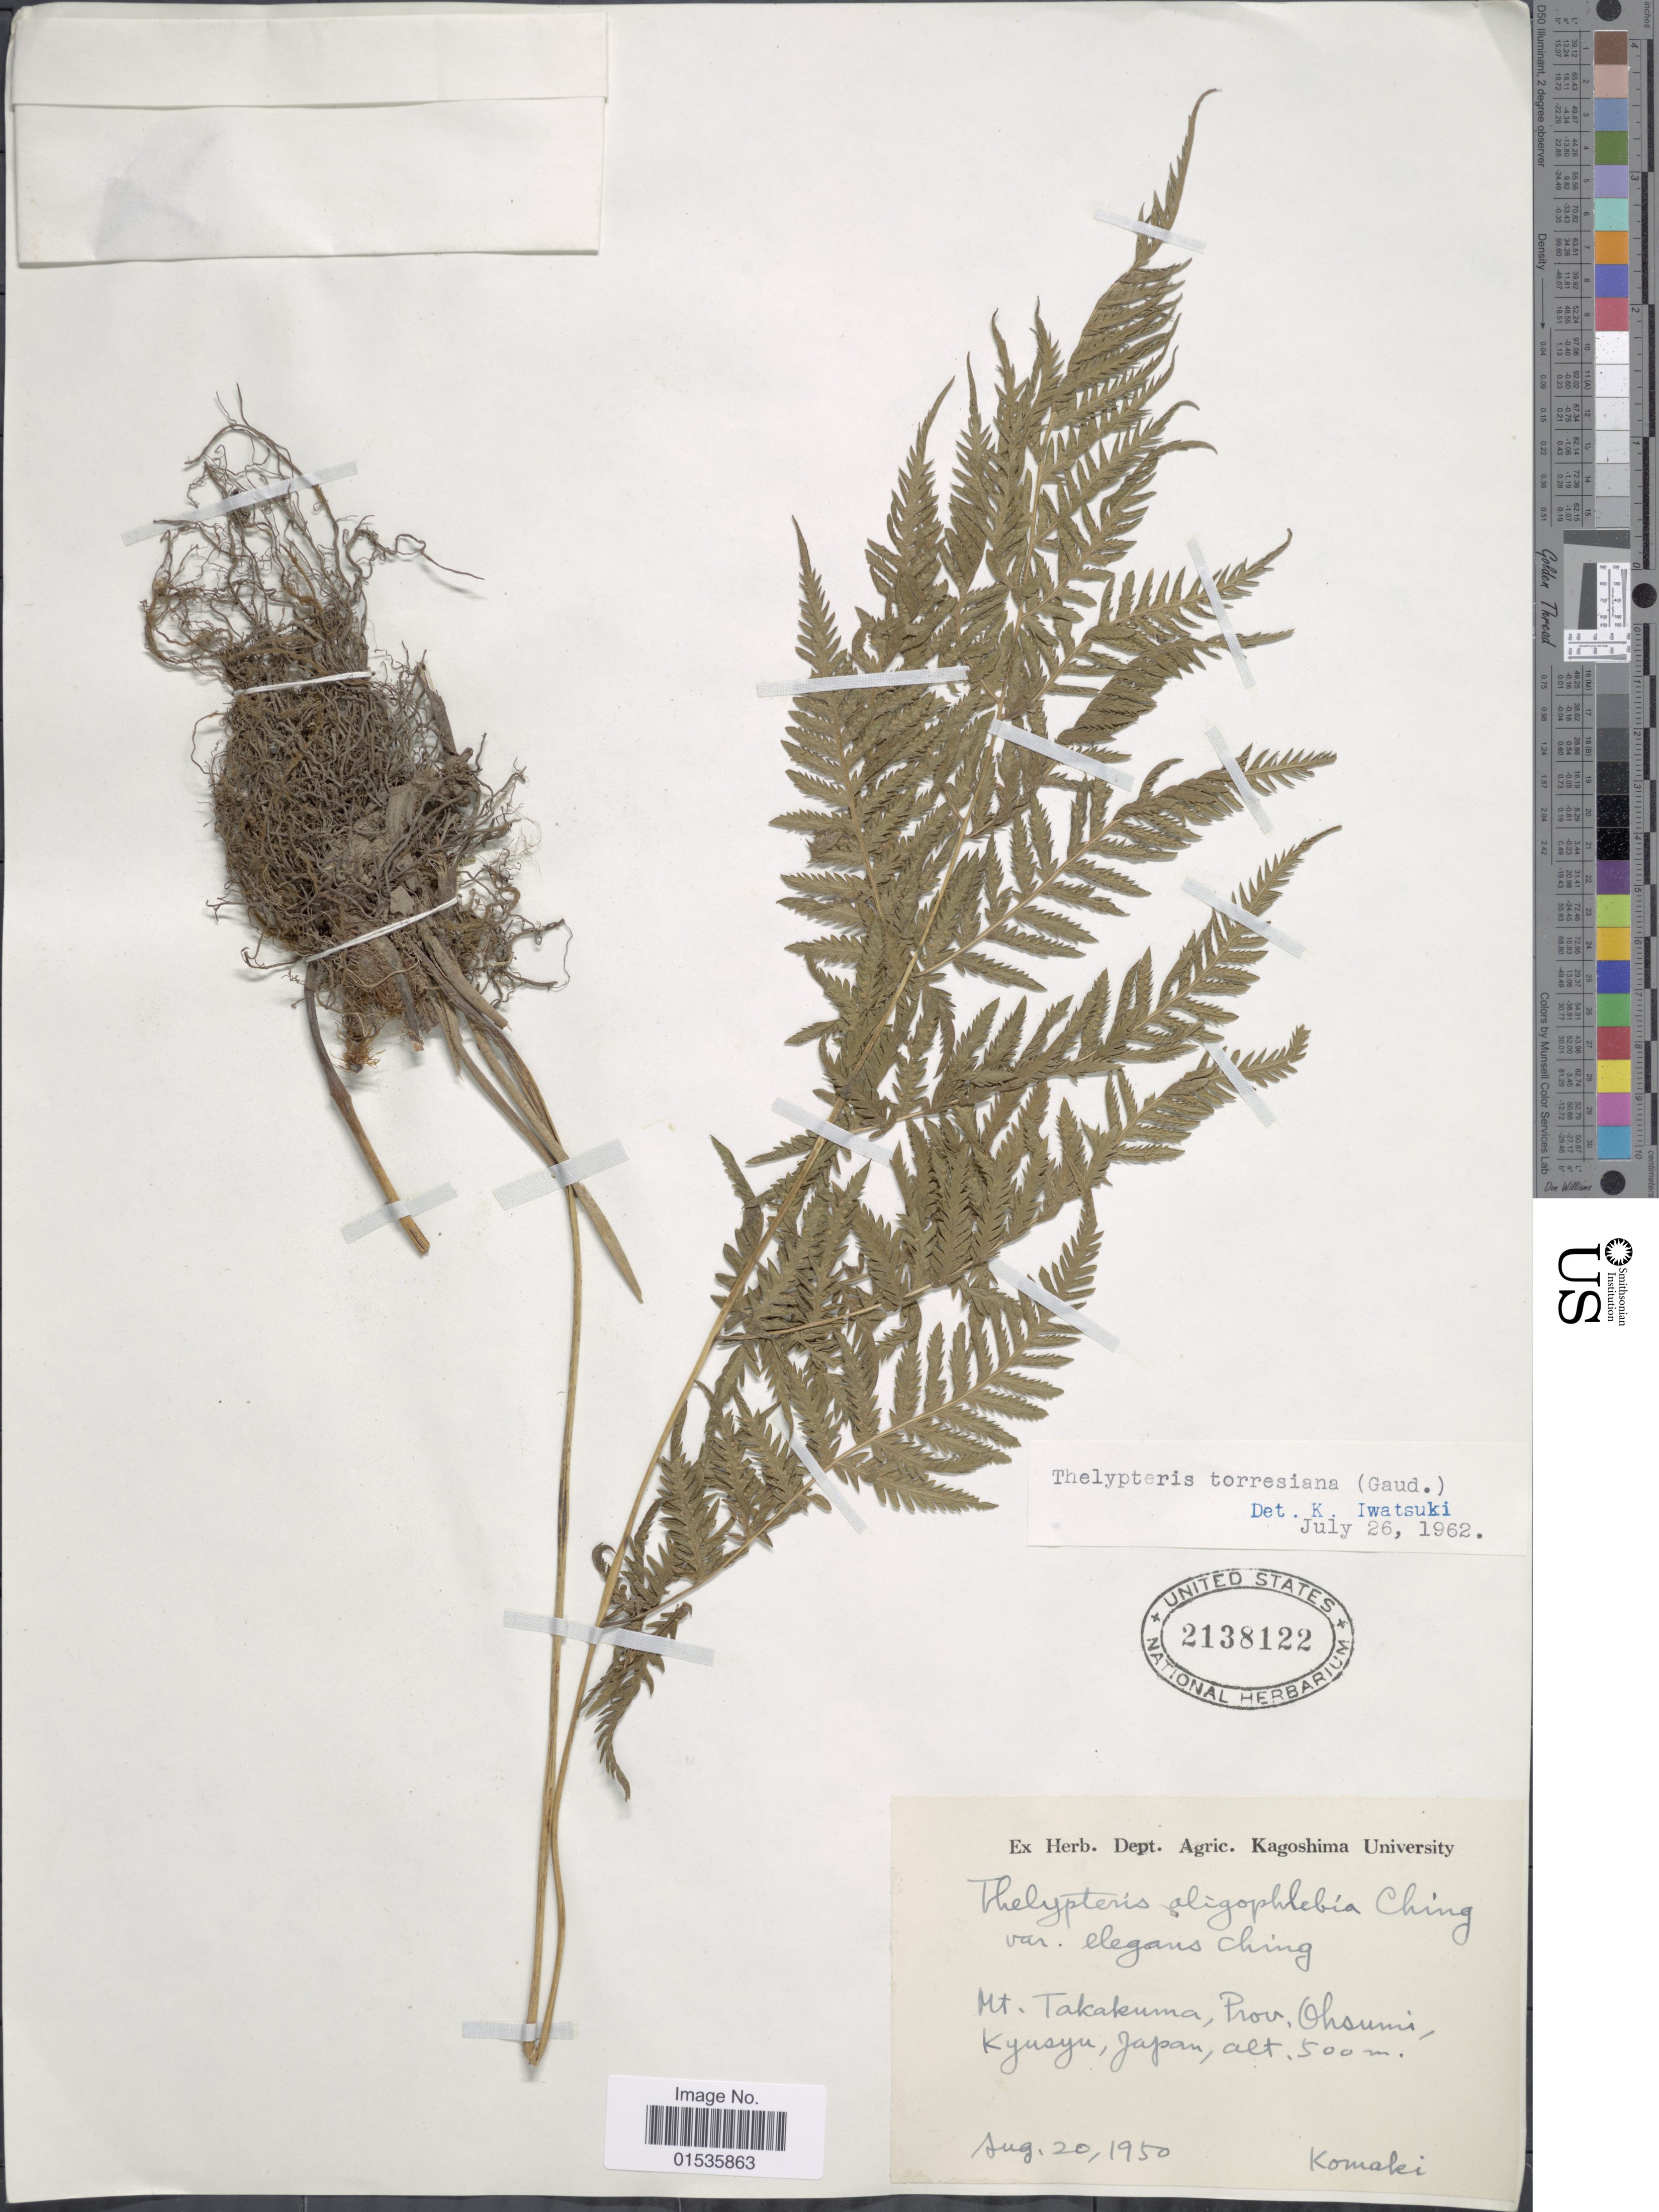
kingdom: Plantae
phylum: Tracheophyta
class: Polypodiopsida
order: Polypodiales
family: Thelypteridaceae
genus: Macrothelypteris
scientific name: Macrothelypteris torresiana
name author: (Gaudich.) Ching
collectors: -. Komaki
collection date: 1950-08-20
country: Japan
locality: Mt. Takakuma , Prov. Ohsumi, Kyusyu, Japan.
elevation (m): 500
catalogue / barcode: US 2138122